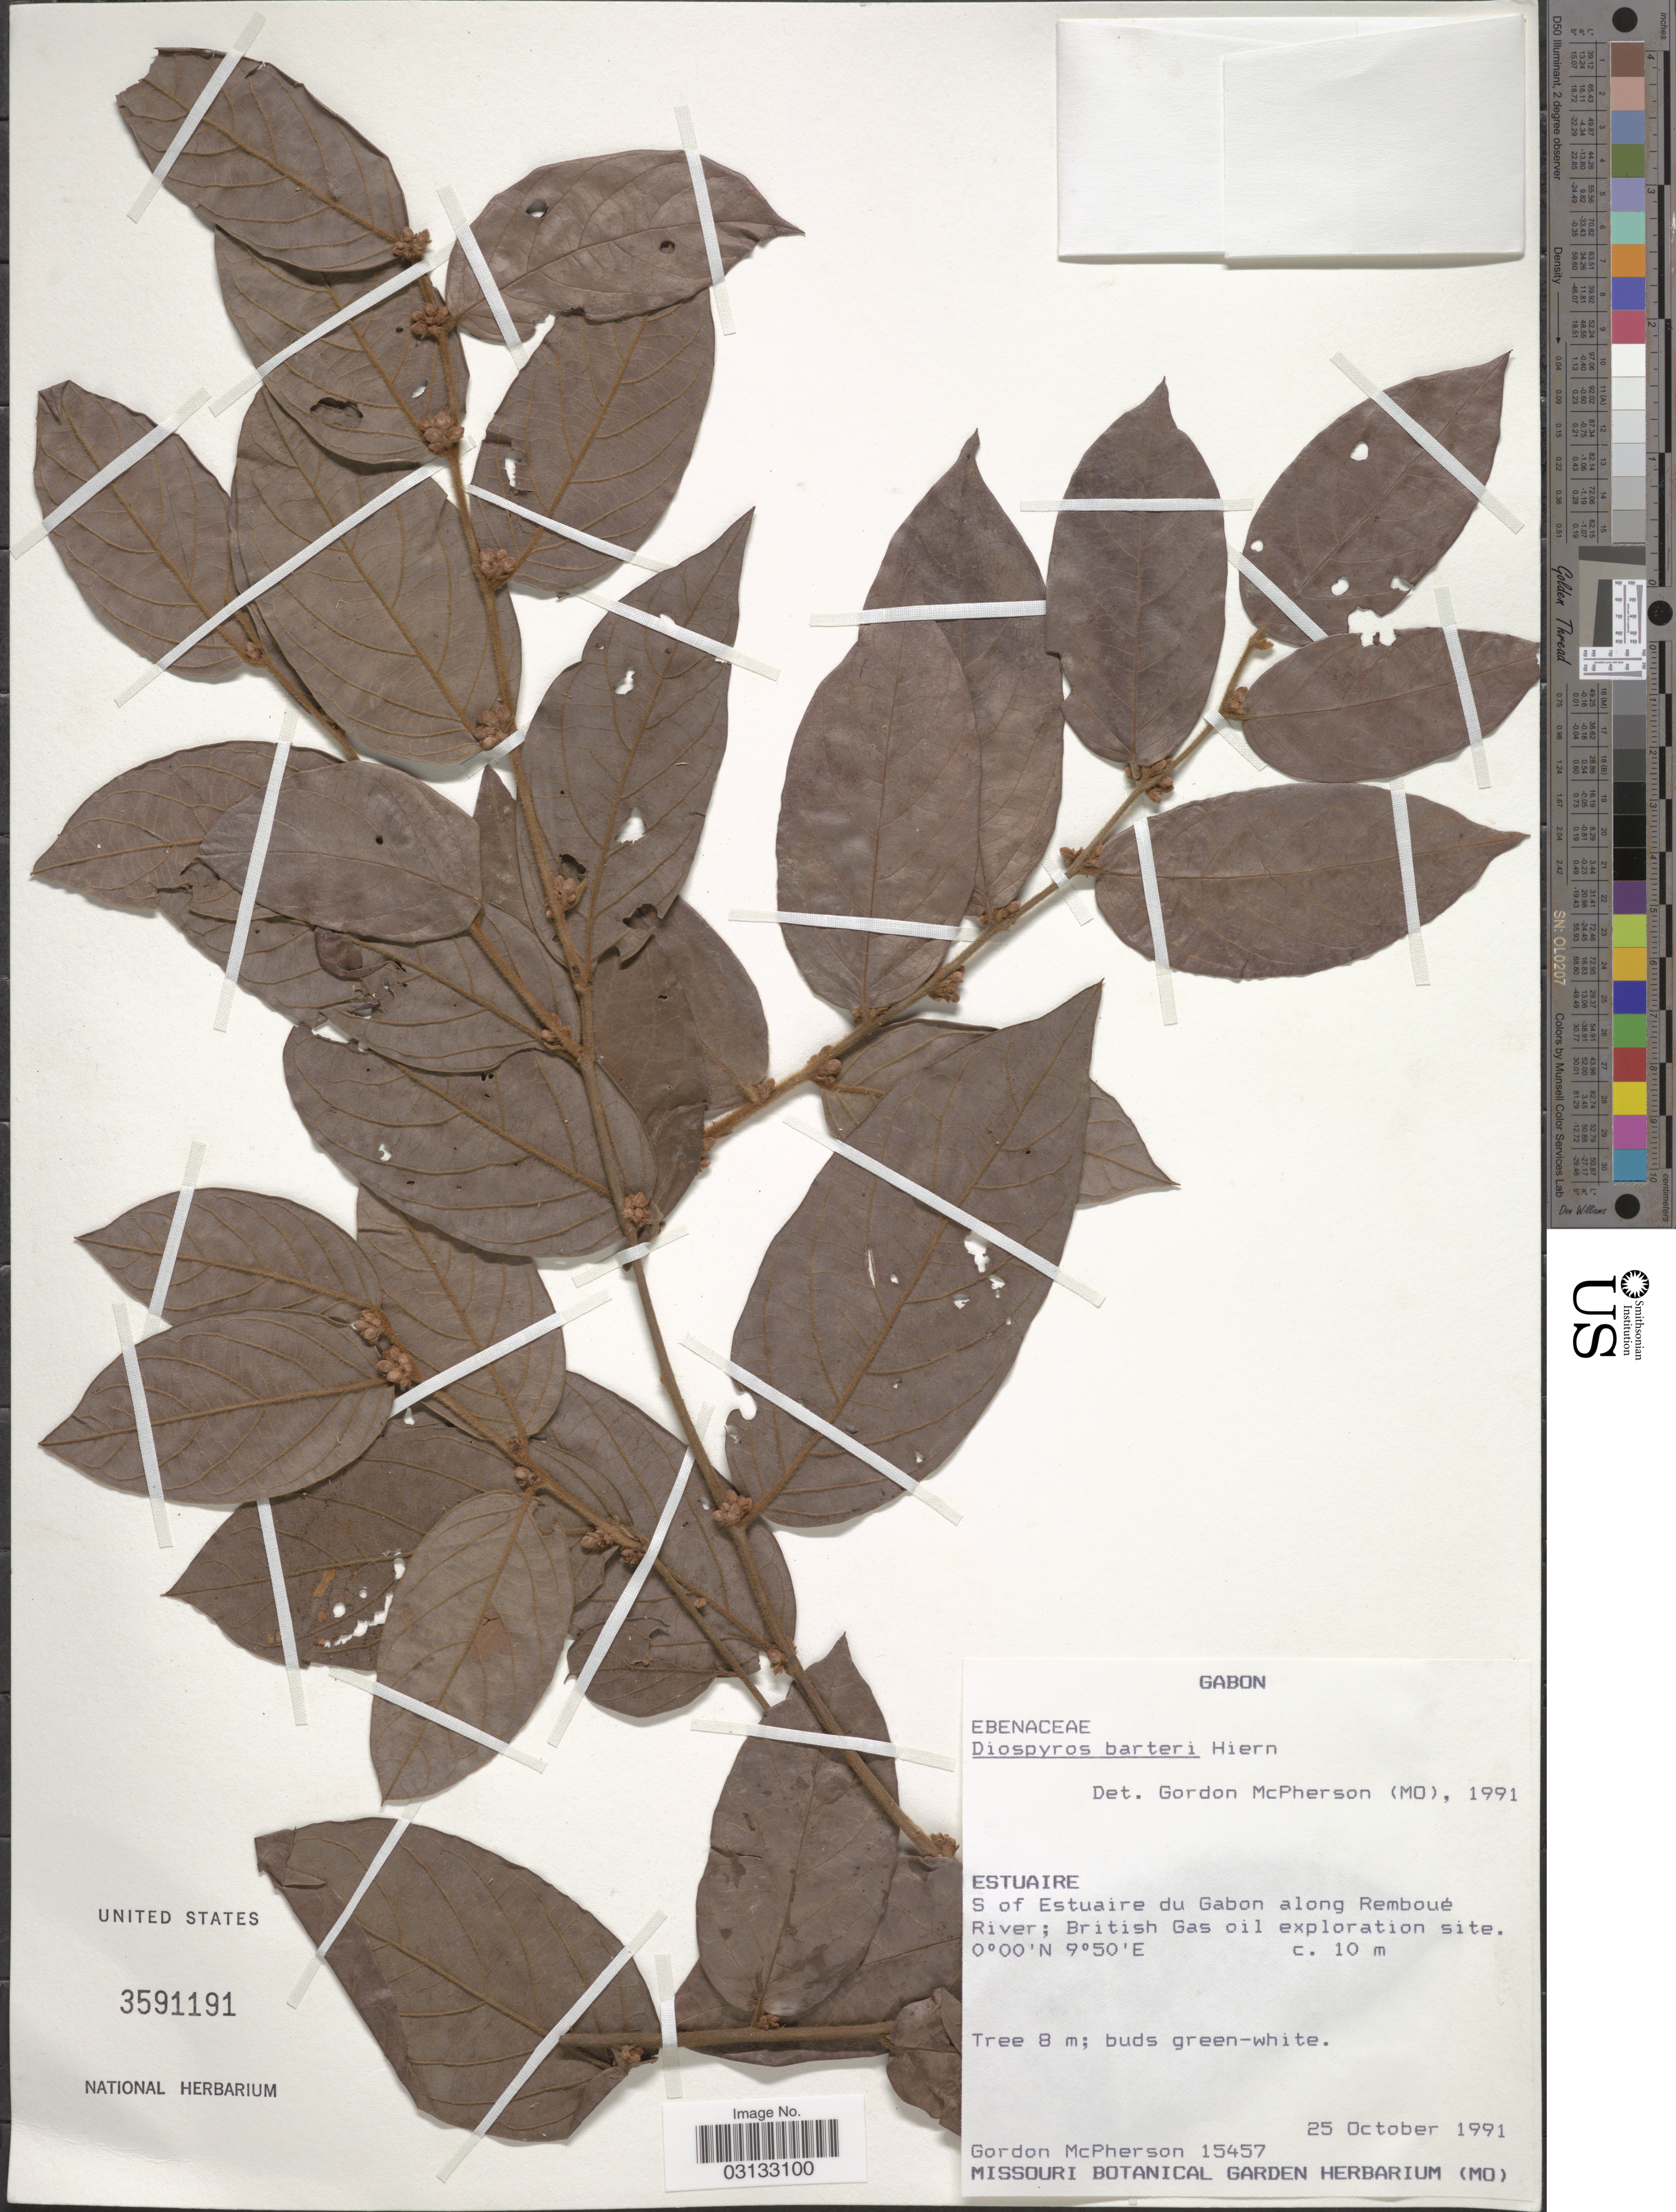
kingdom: Plantae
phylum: Tracheophyta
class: Magnoliopsida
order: Ericales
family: Ebenaceae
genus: Diospyros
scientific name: Diospyros barteri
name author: Hiern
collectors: G. D. McPherson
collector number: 15457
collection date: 1991-10-25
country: Gabon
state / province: Estuaire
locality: S of Estuaire du Gabon along Remboué River; British Gas oil exploration site.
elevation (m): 10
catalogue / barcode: US 3591191